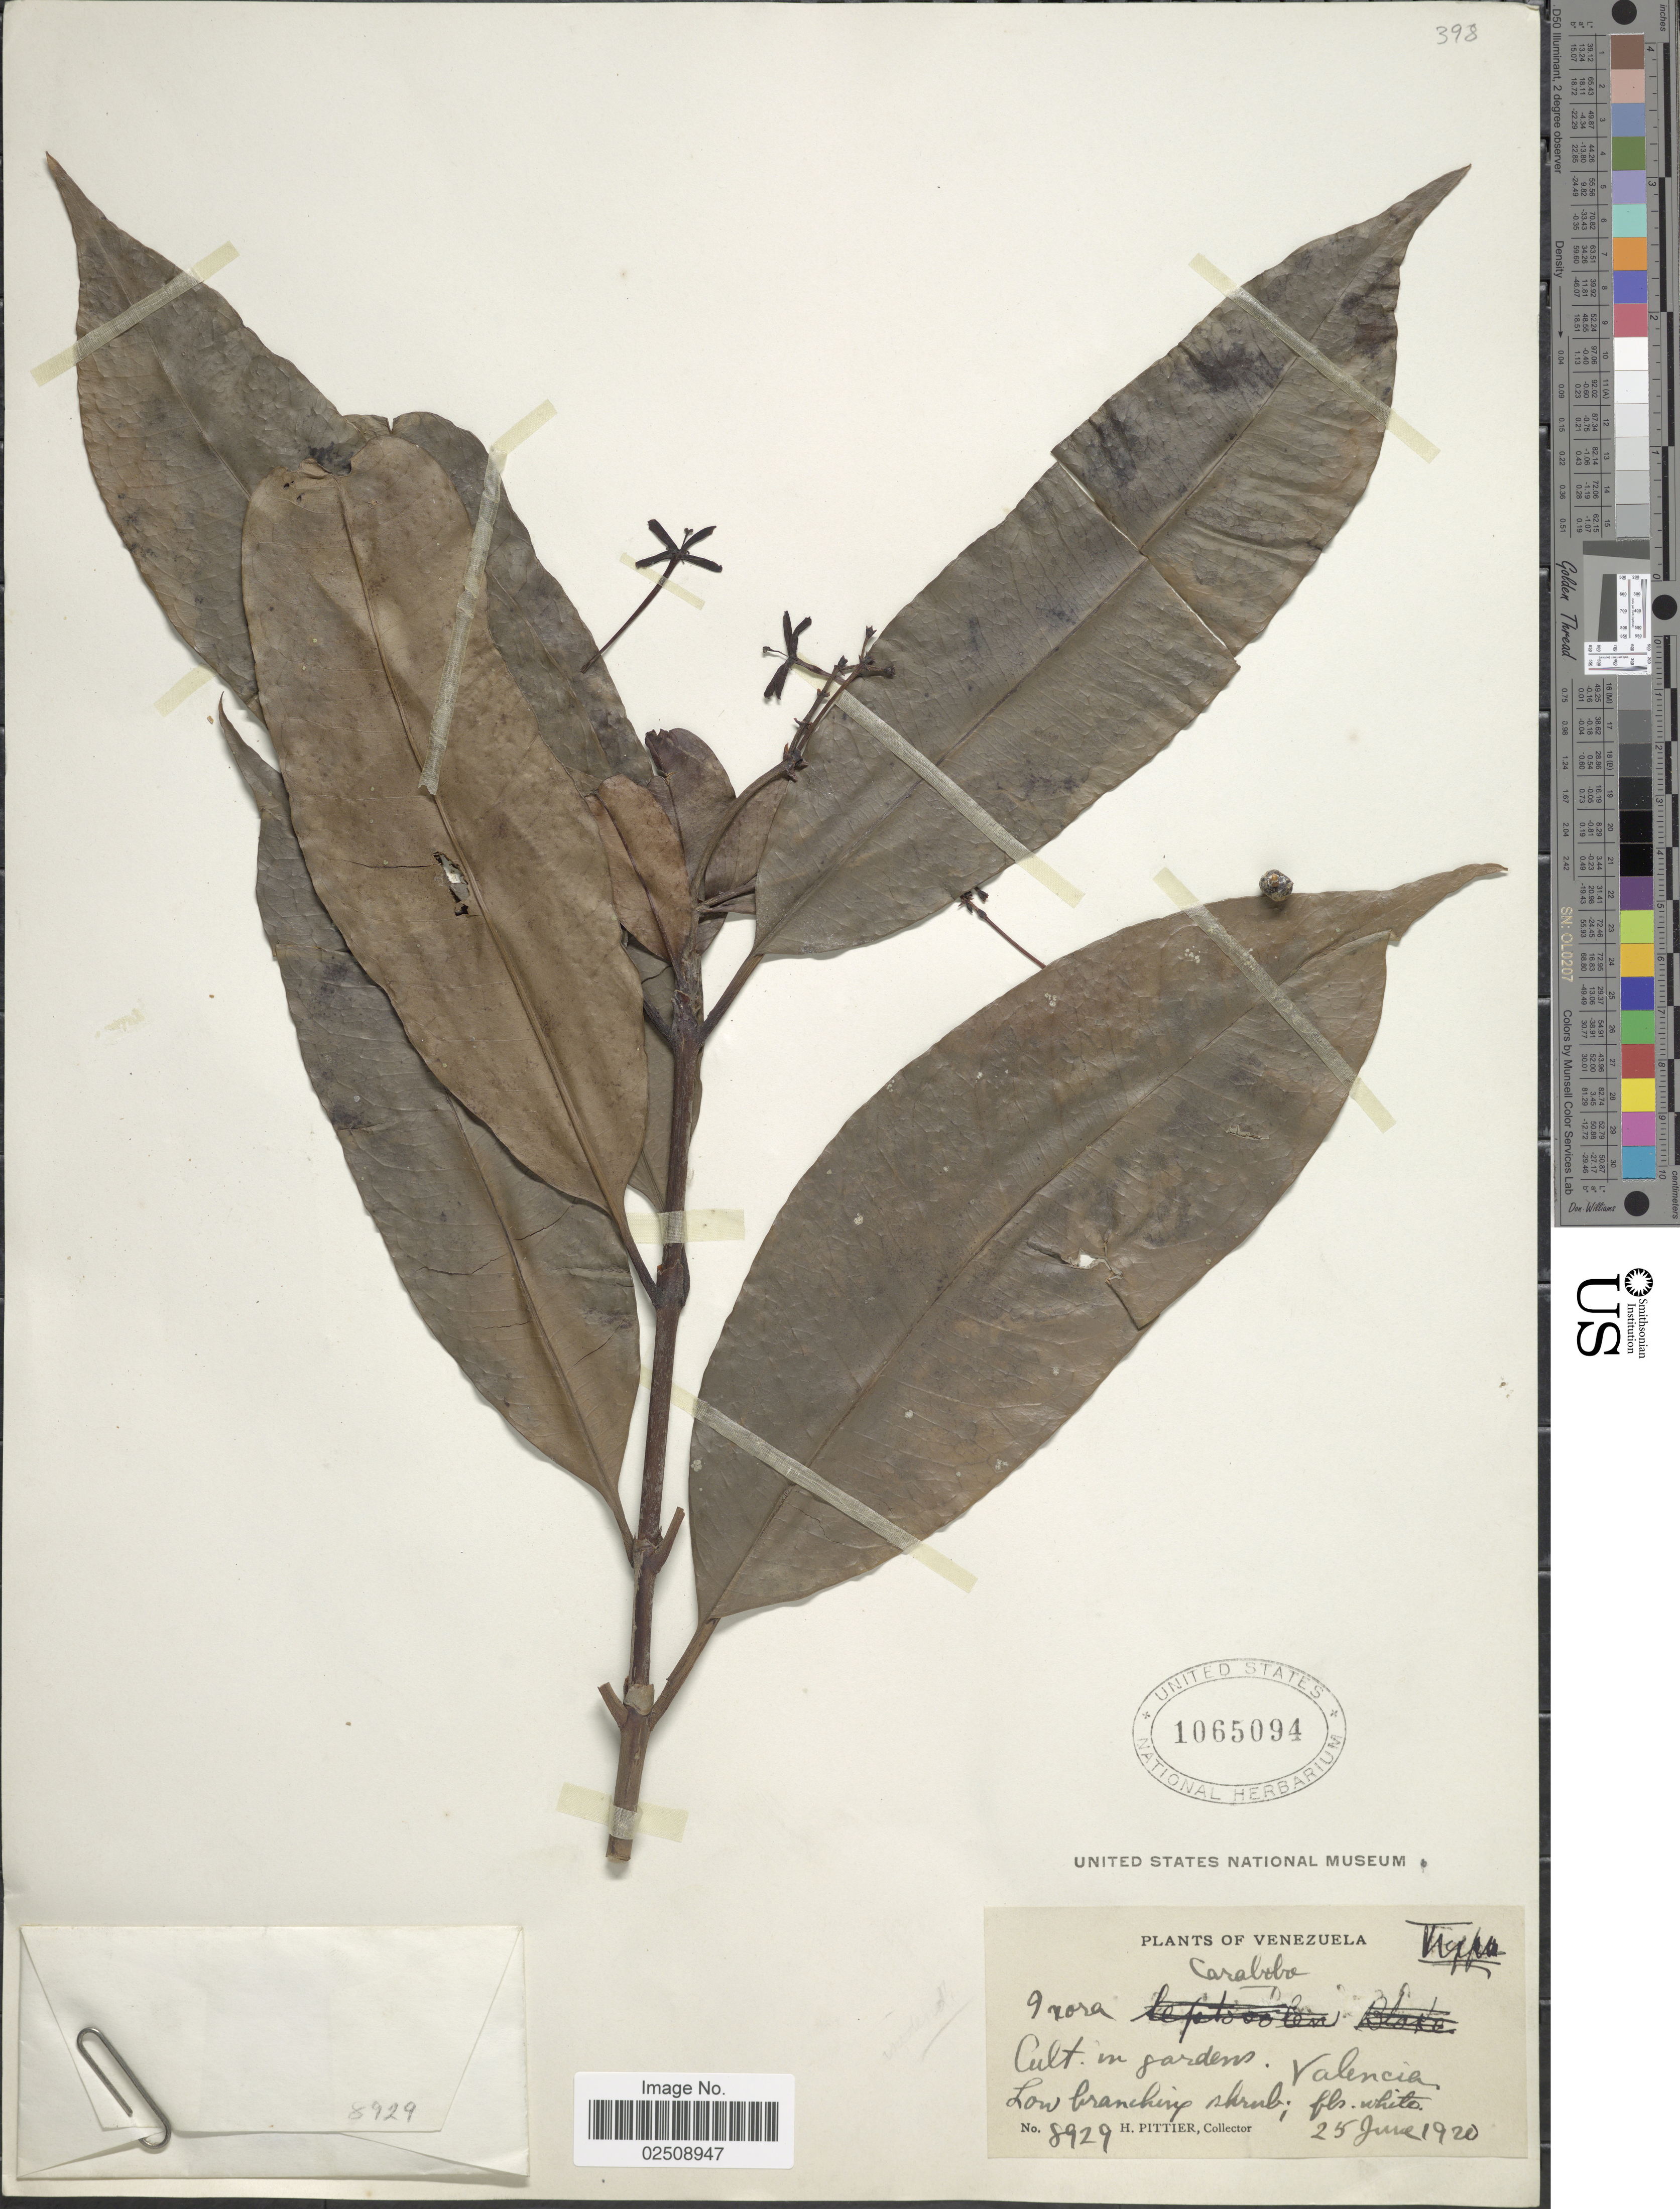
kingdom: Plantae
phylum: Tracheophyta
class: Magnoliopsida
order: Gentianales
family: Rubiaceae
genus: Ixora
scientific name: Ixora sp.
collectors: H. F. Pittier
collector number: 8929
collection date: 1920-06-25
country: Venezuela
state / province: Carabobo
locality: Carabobo. Cult. in gardens. Valencia.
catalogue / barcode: US 1065094